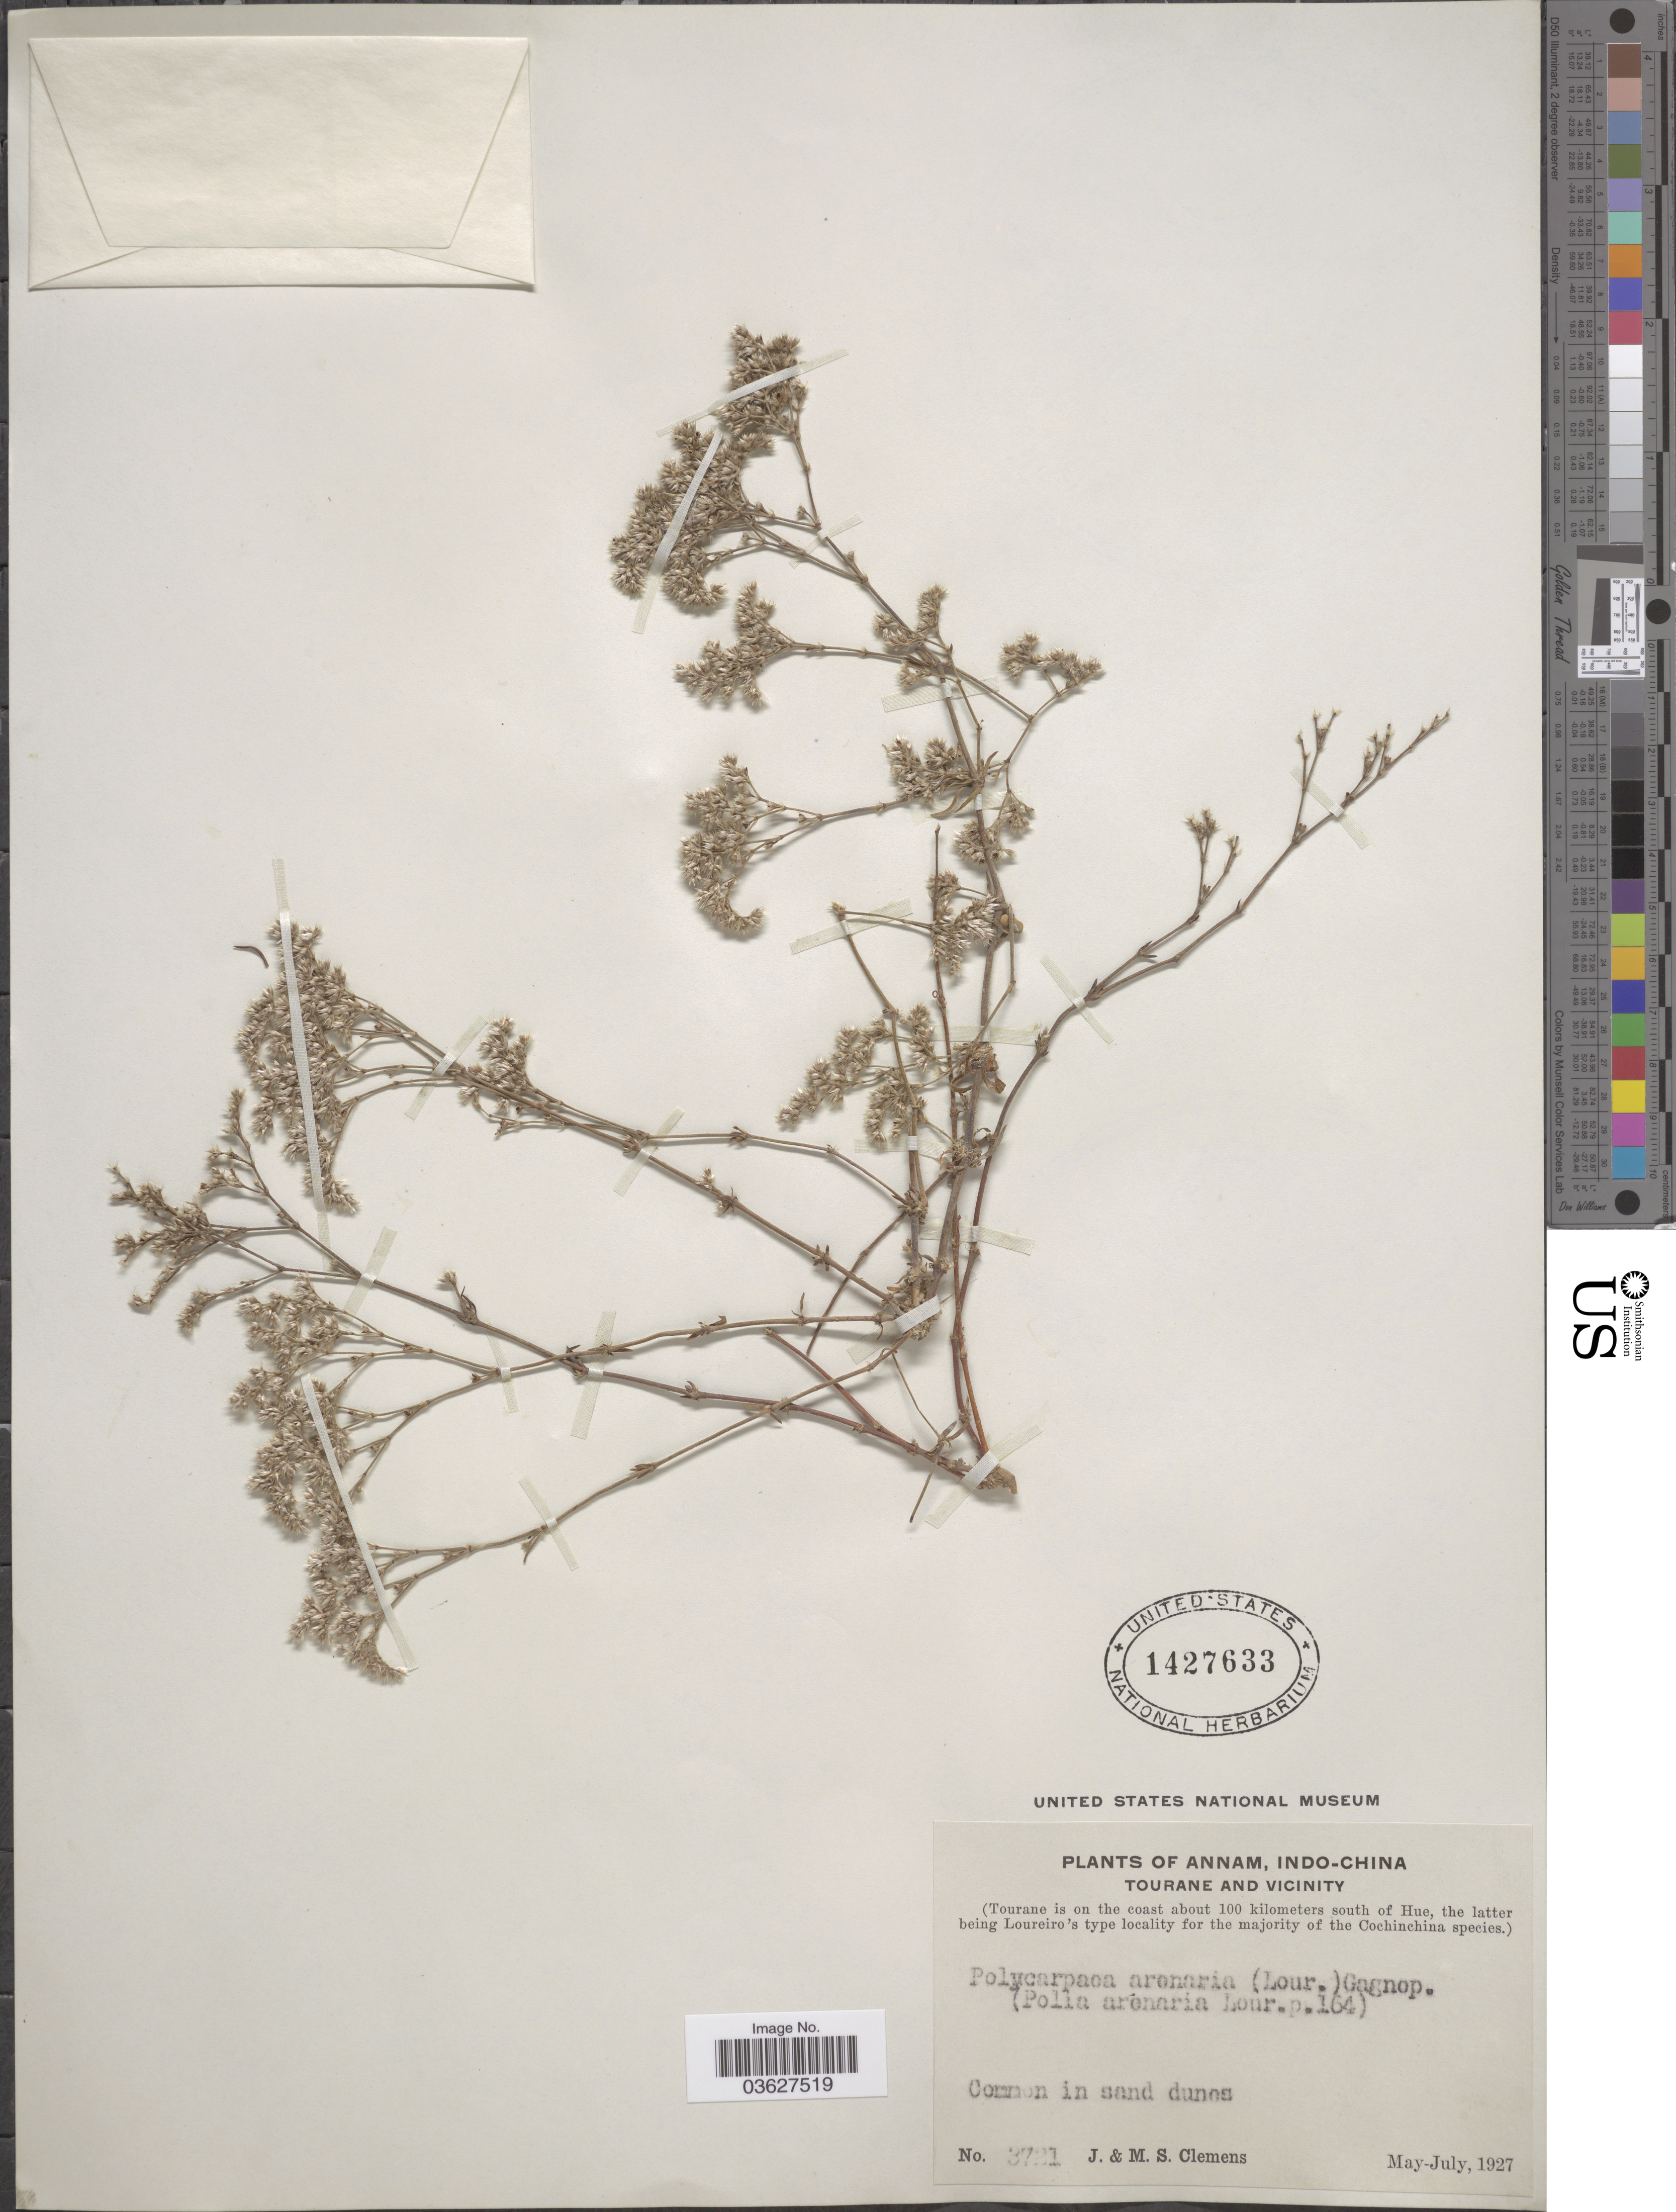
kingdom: Plantae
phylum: Tracheophyta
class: Magnoliopsida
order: Caryophyllales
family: Caryophyllaceae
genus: Polycarpaea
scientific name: Polycarpaea arenaria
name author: Gagnep.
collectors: J. Clemens & M. S. Clemens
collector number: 3721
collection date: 1927-05/1927-07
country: Vietnam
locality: Annam, Indo-China. Tourane and vicinity. (Tourane is on the coast about 100 kilometers south of Hue).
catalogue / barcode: US 1427633